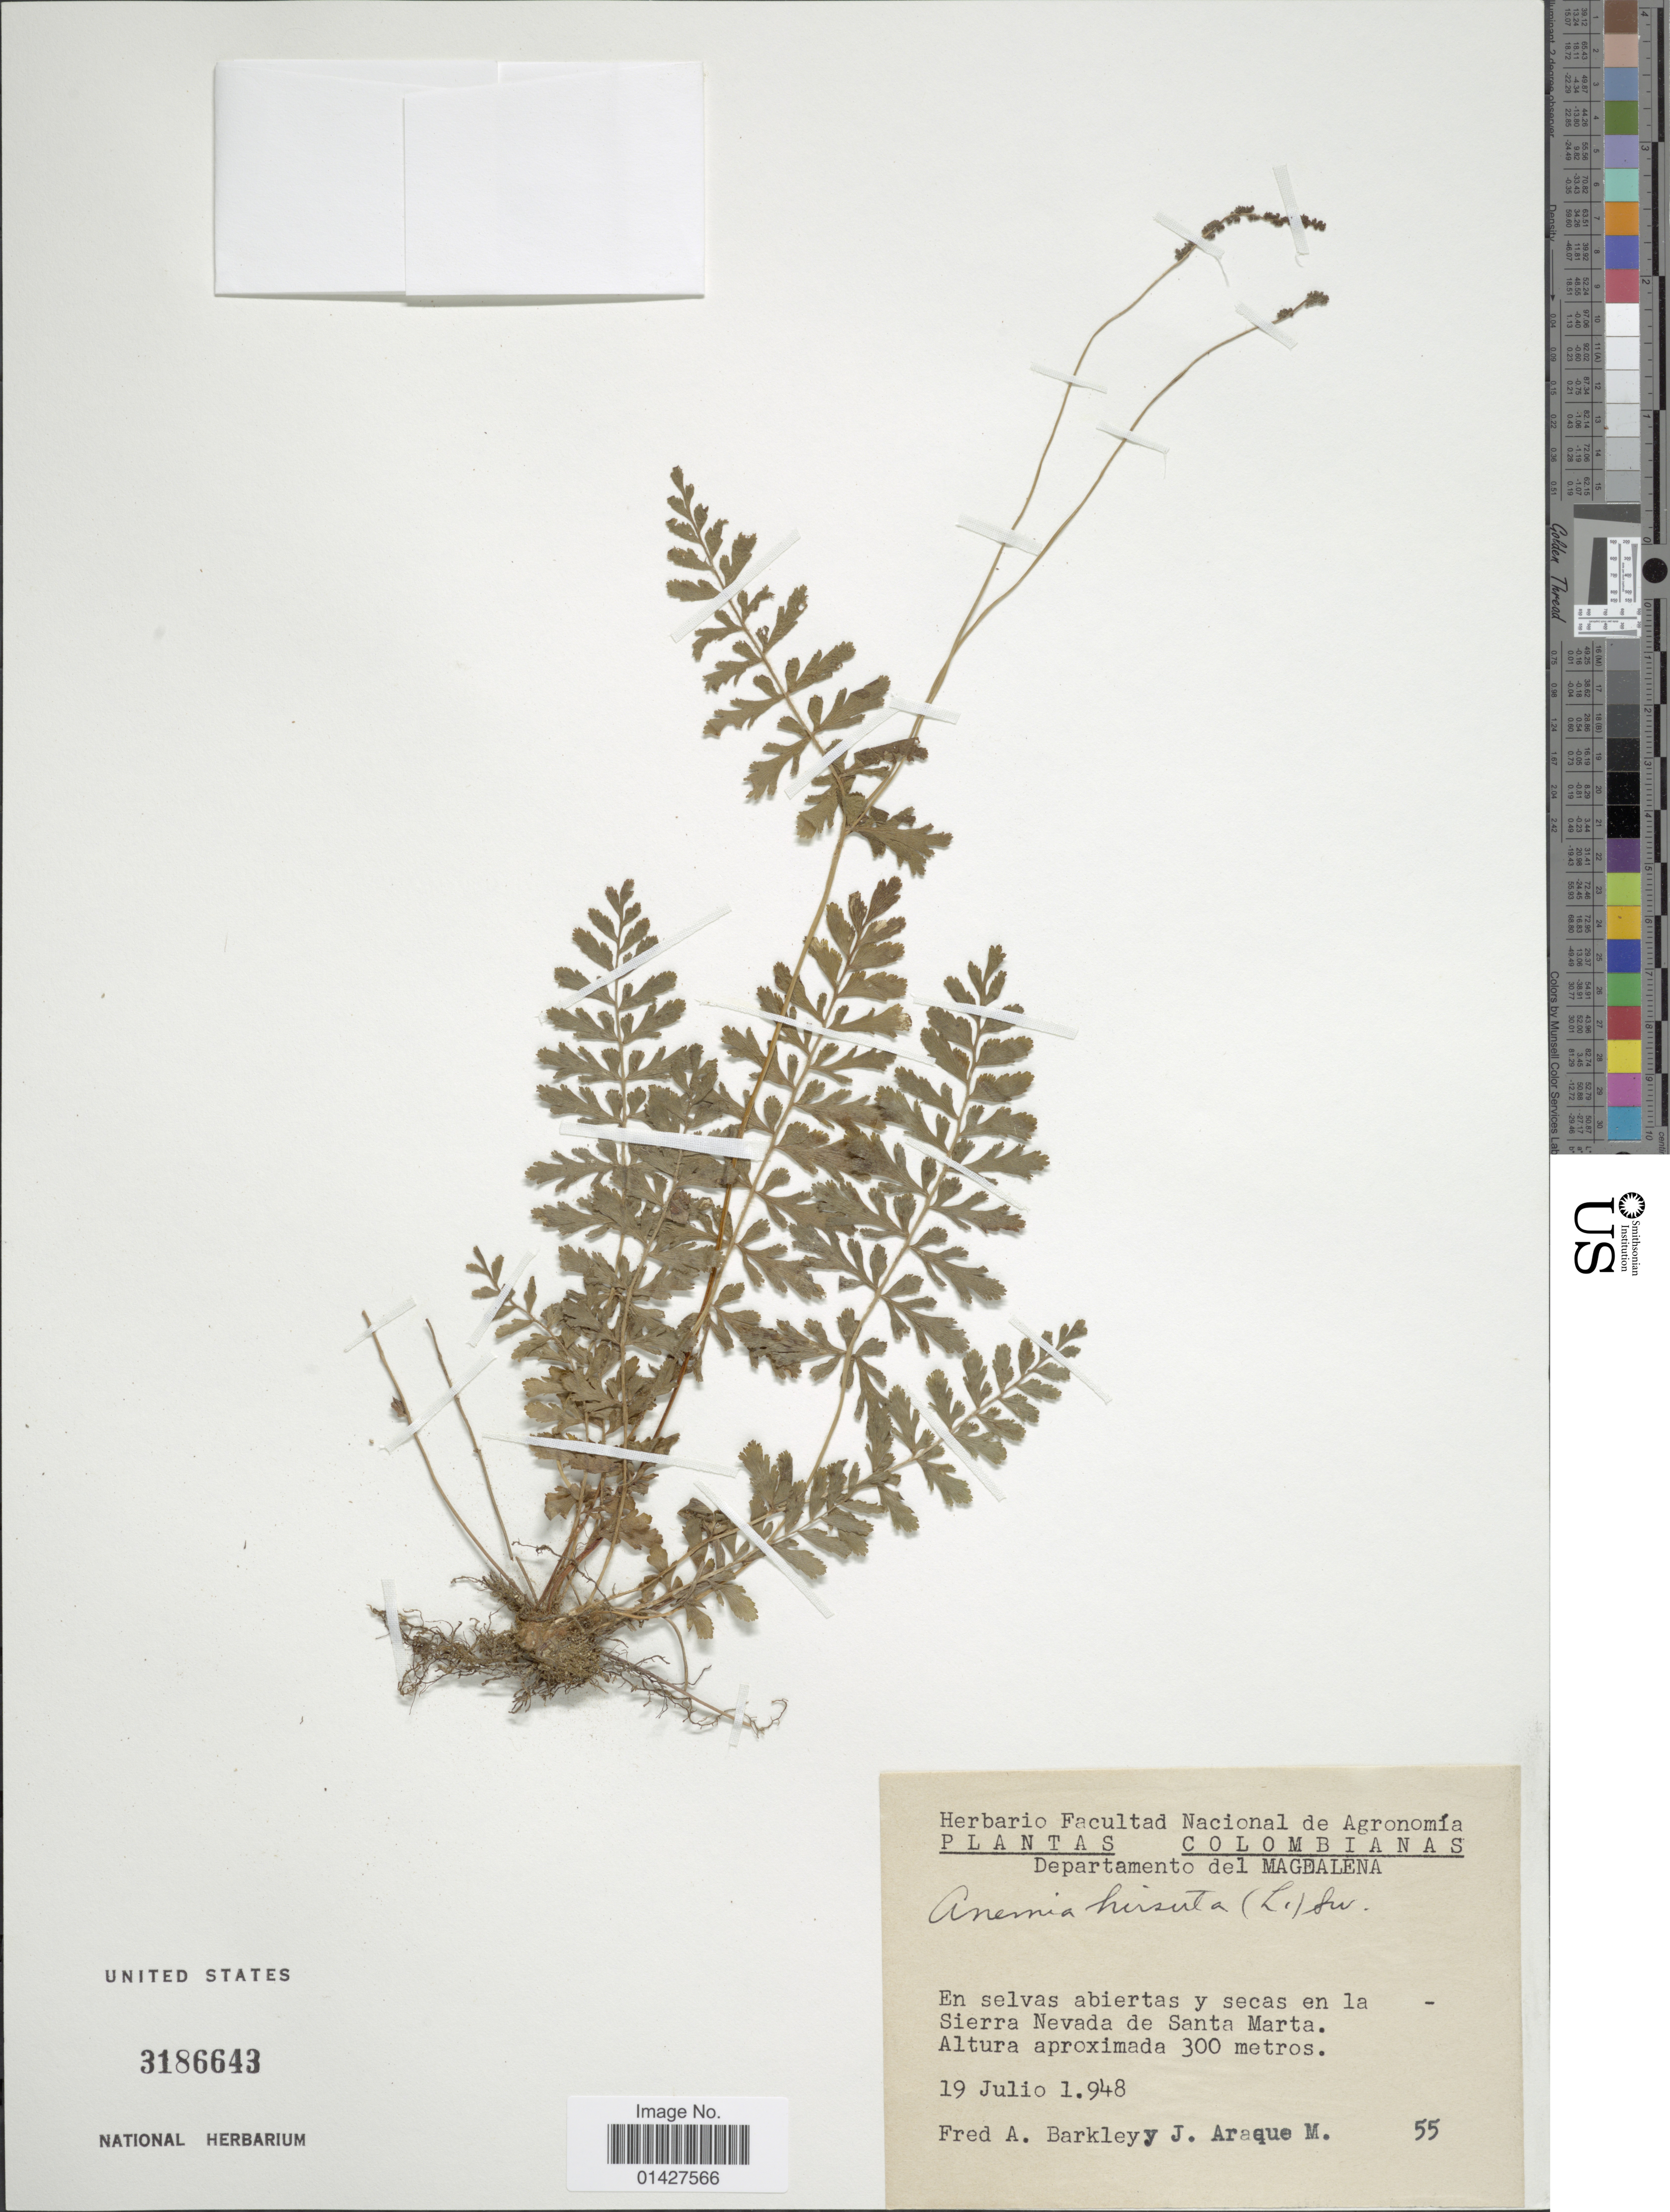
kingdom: Plantae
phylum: Tracheophyta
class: Polypodiopsida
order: Schizaeales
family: Anemiaceae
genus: Anemia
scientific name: Anemia hirsuta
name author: (L.) Sw.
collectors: F. A. Barkley & J. Araque Molina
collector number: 55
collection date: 1948-07-19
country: Colombia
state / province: Magdalena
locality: En la Sierra Nevada de Santa Marta.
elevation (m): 300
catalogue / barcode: US 3186643